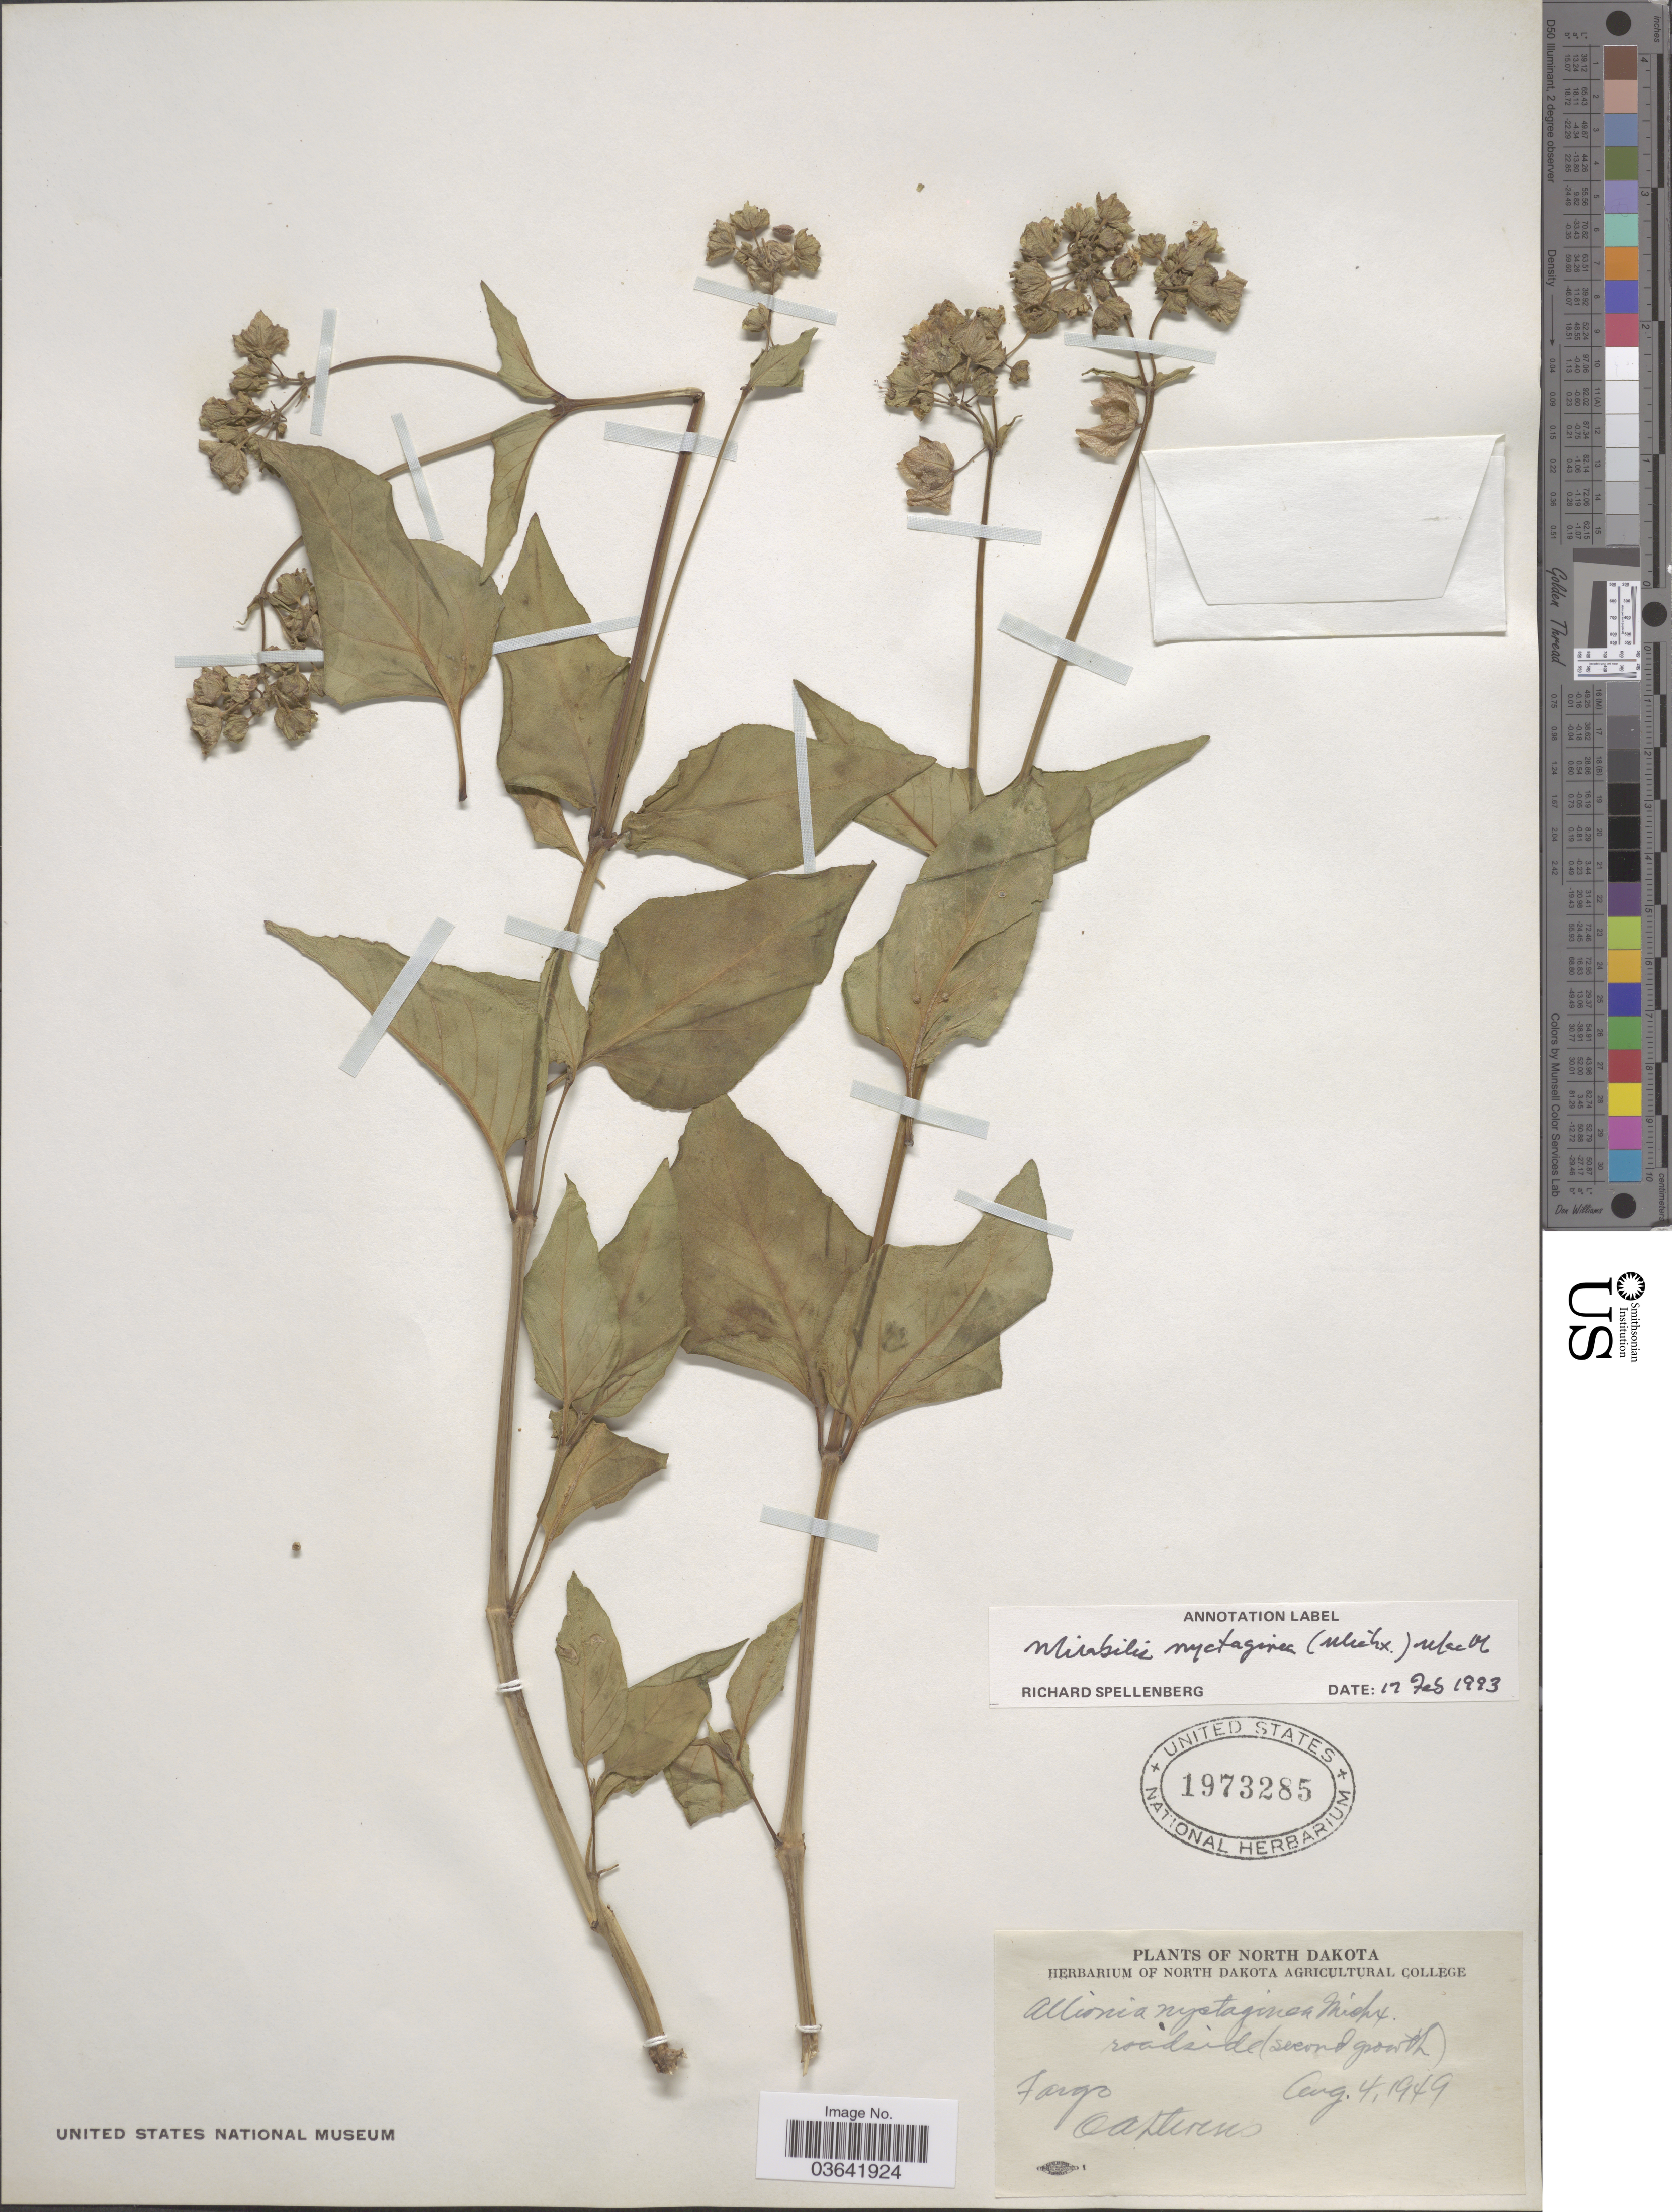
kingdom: Plantae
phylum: Tracheophyta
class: Magnoliopsida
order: Caryophyllales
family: Nyctaginaceae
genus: Mirabilis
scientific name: Mirabilis nyctaginea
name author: (Michx.) MacMill.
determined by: Spellenberg, R.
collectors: O. A. Stevens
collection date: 1949-08-04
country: United States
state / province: North Dakota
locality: Fargo.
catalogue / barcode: US 1973285